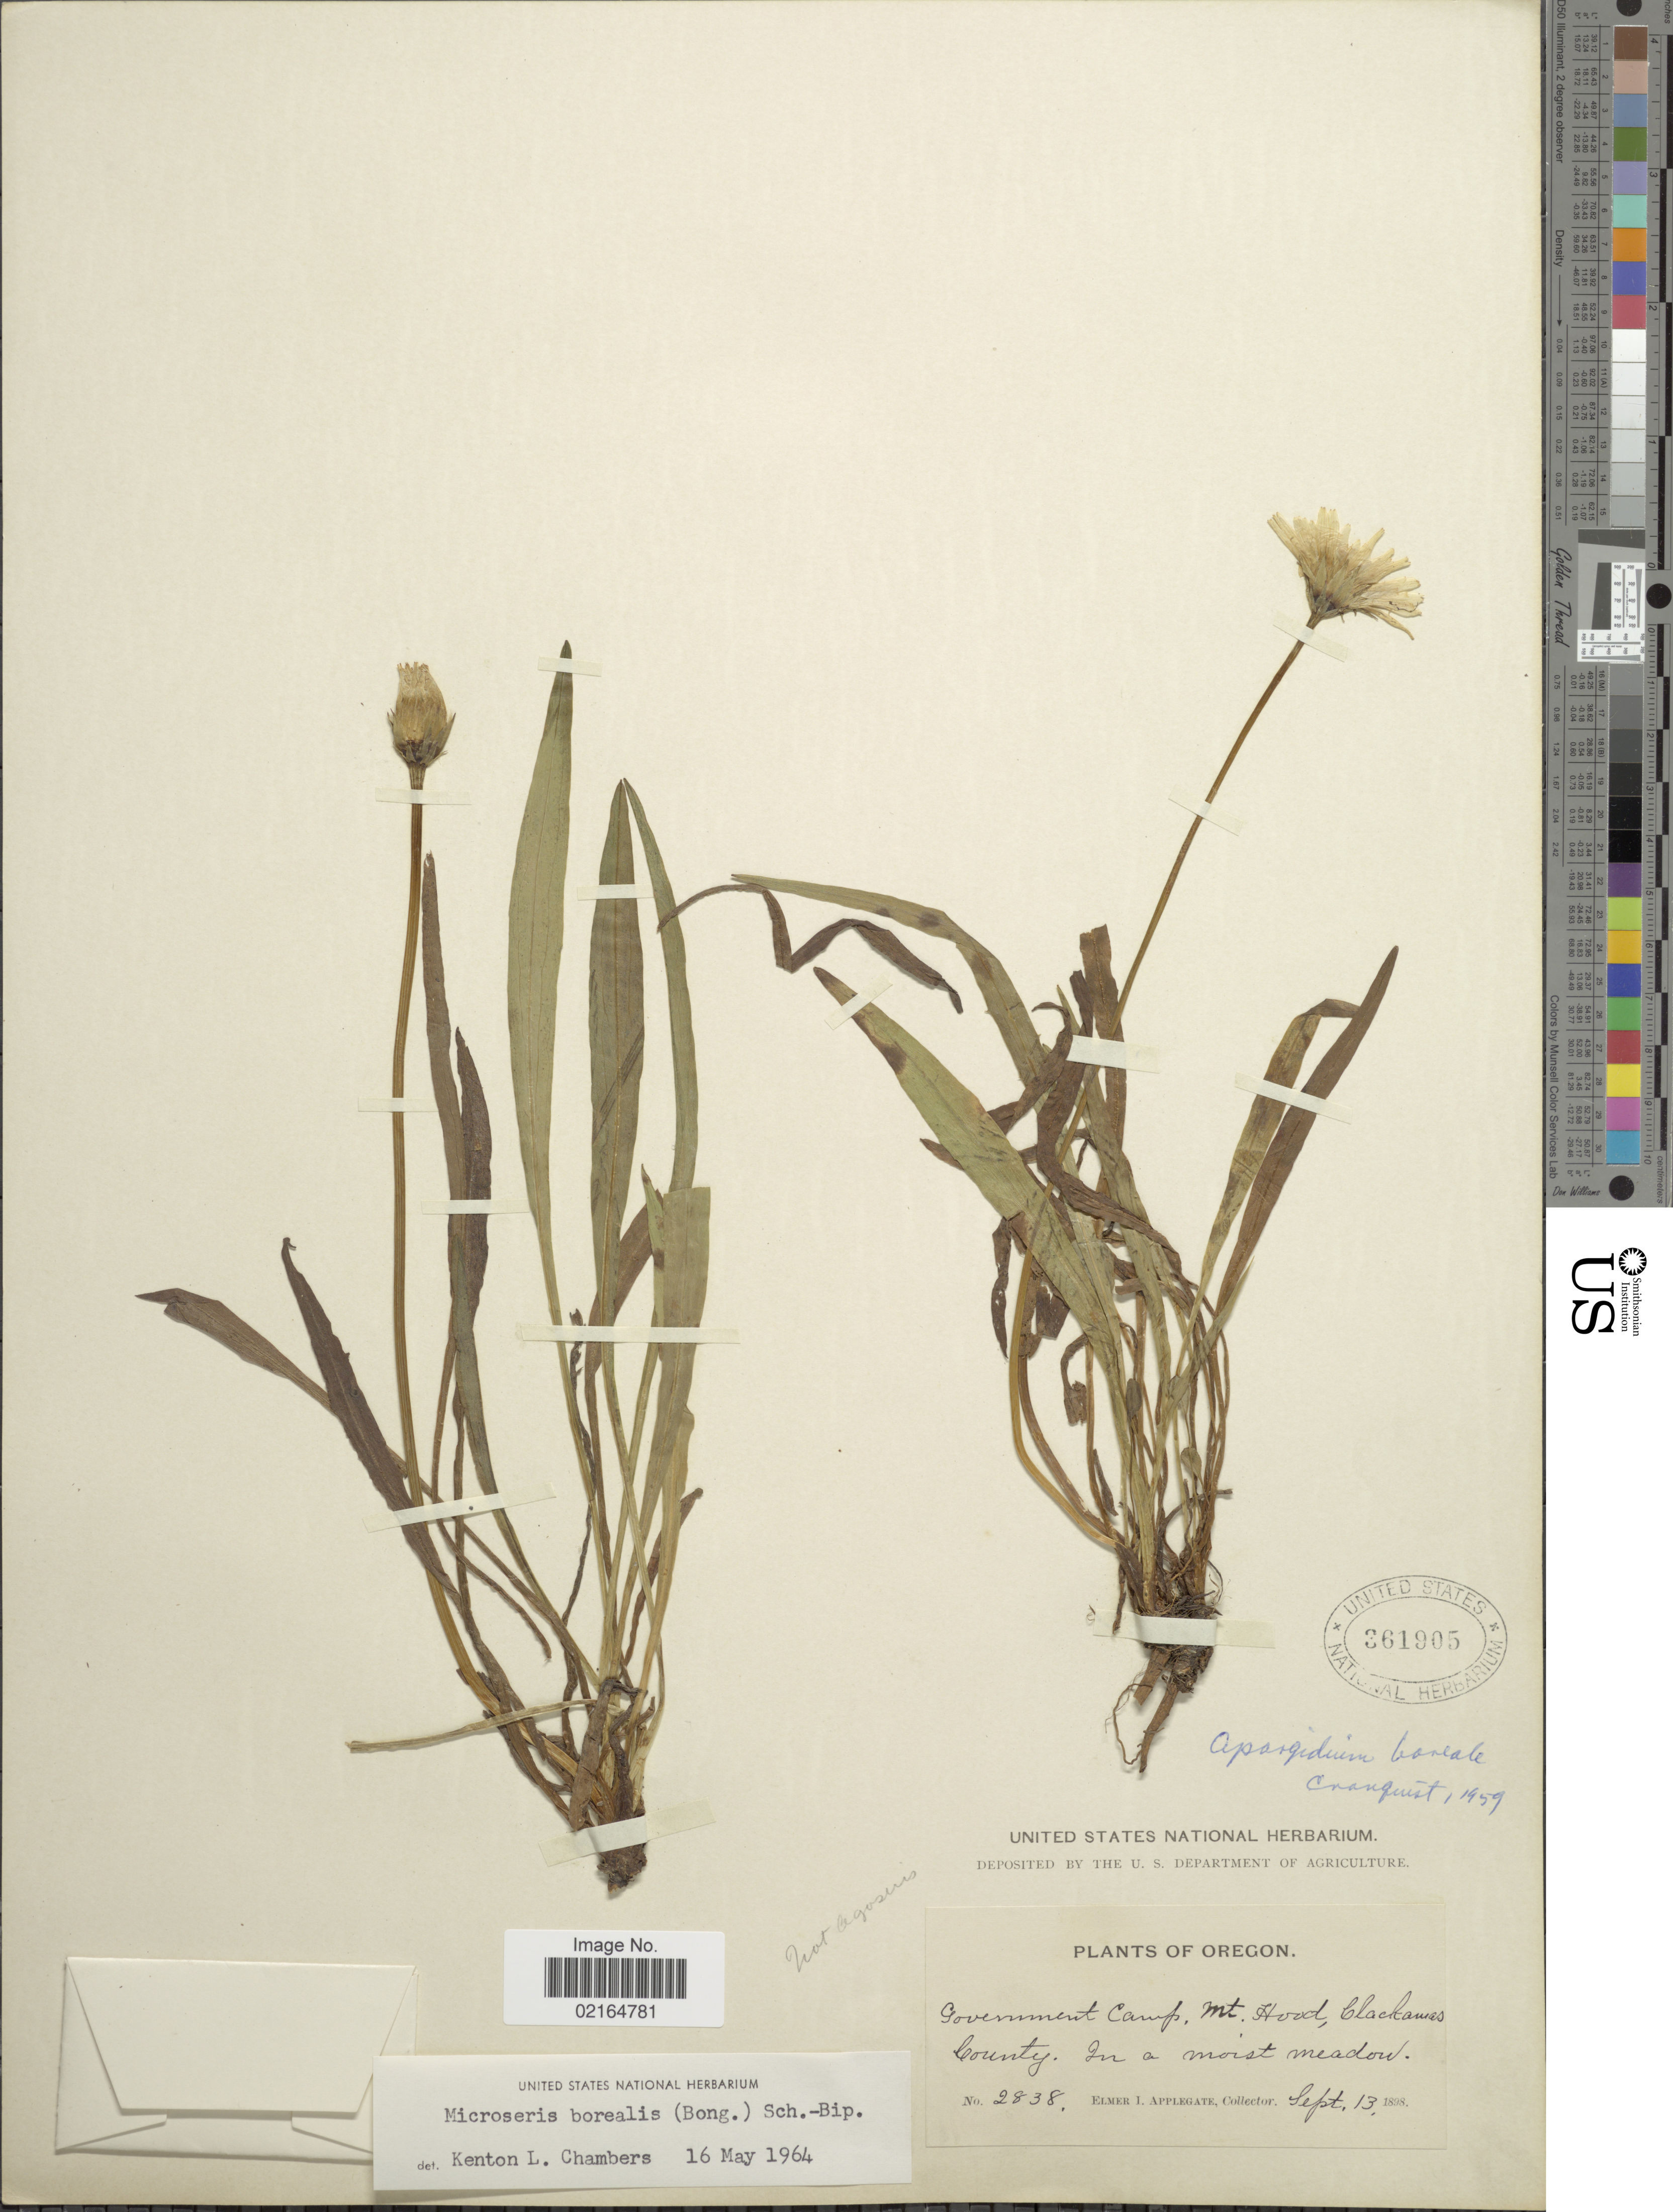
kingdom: Plantae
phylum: Tracheophyta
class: Magnoliopsida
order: Asterales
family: Asteraceae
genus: Microseris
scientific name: Microseris borealis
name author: (Bong.) Sch. Bip.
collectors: E. I. Applegate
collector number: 2838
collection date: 1898-09-13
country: United States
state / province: Oregon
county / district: Clackamas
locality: Government Camp, Mt. Hood, Clackamas County, in a moist meadow.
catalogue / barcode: US 361905